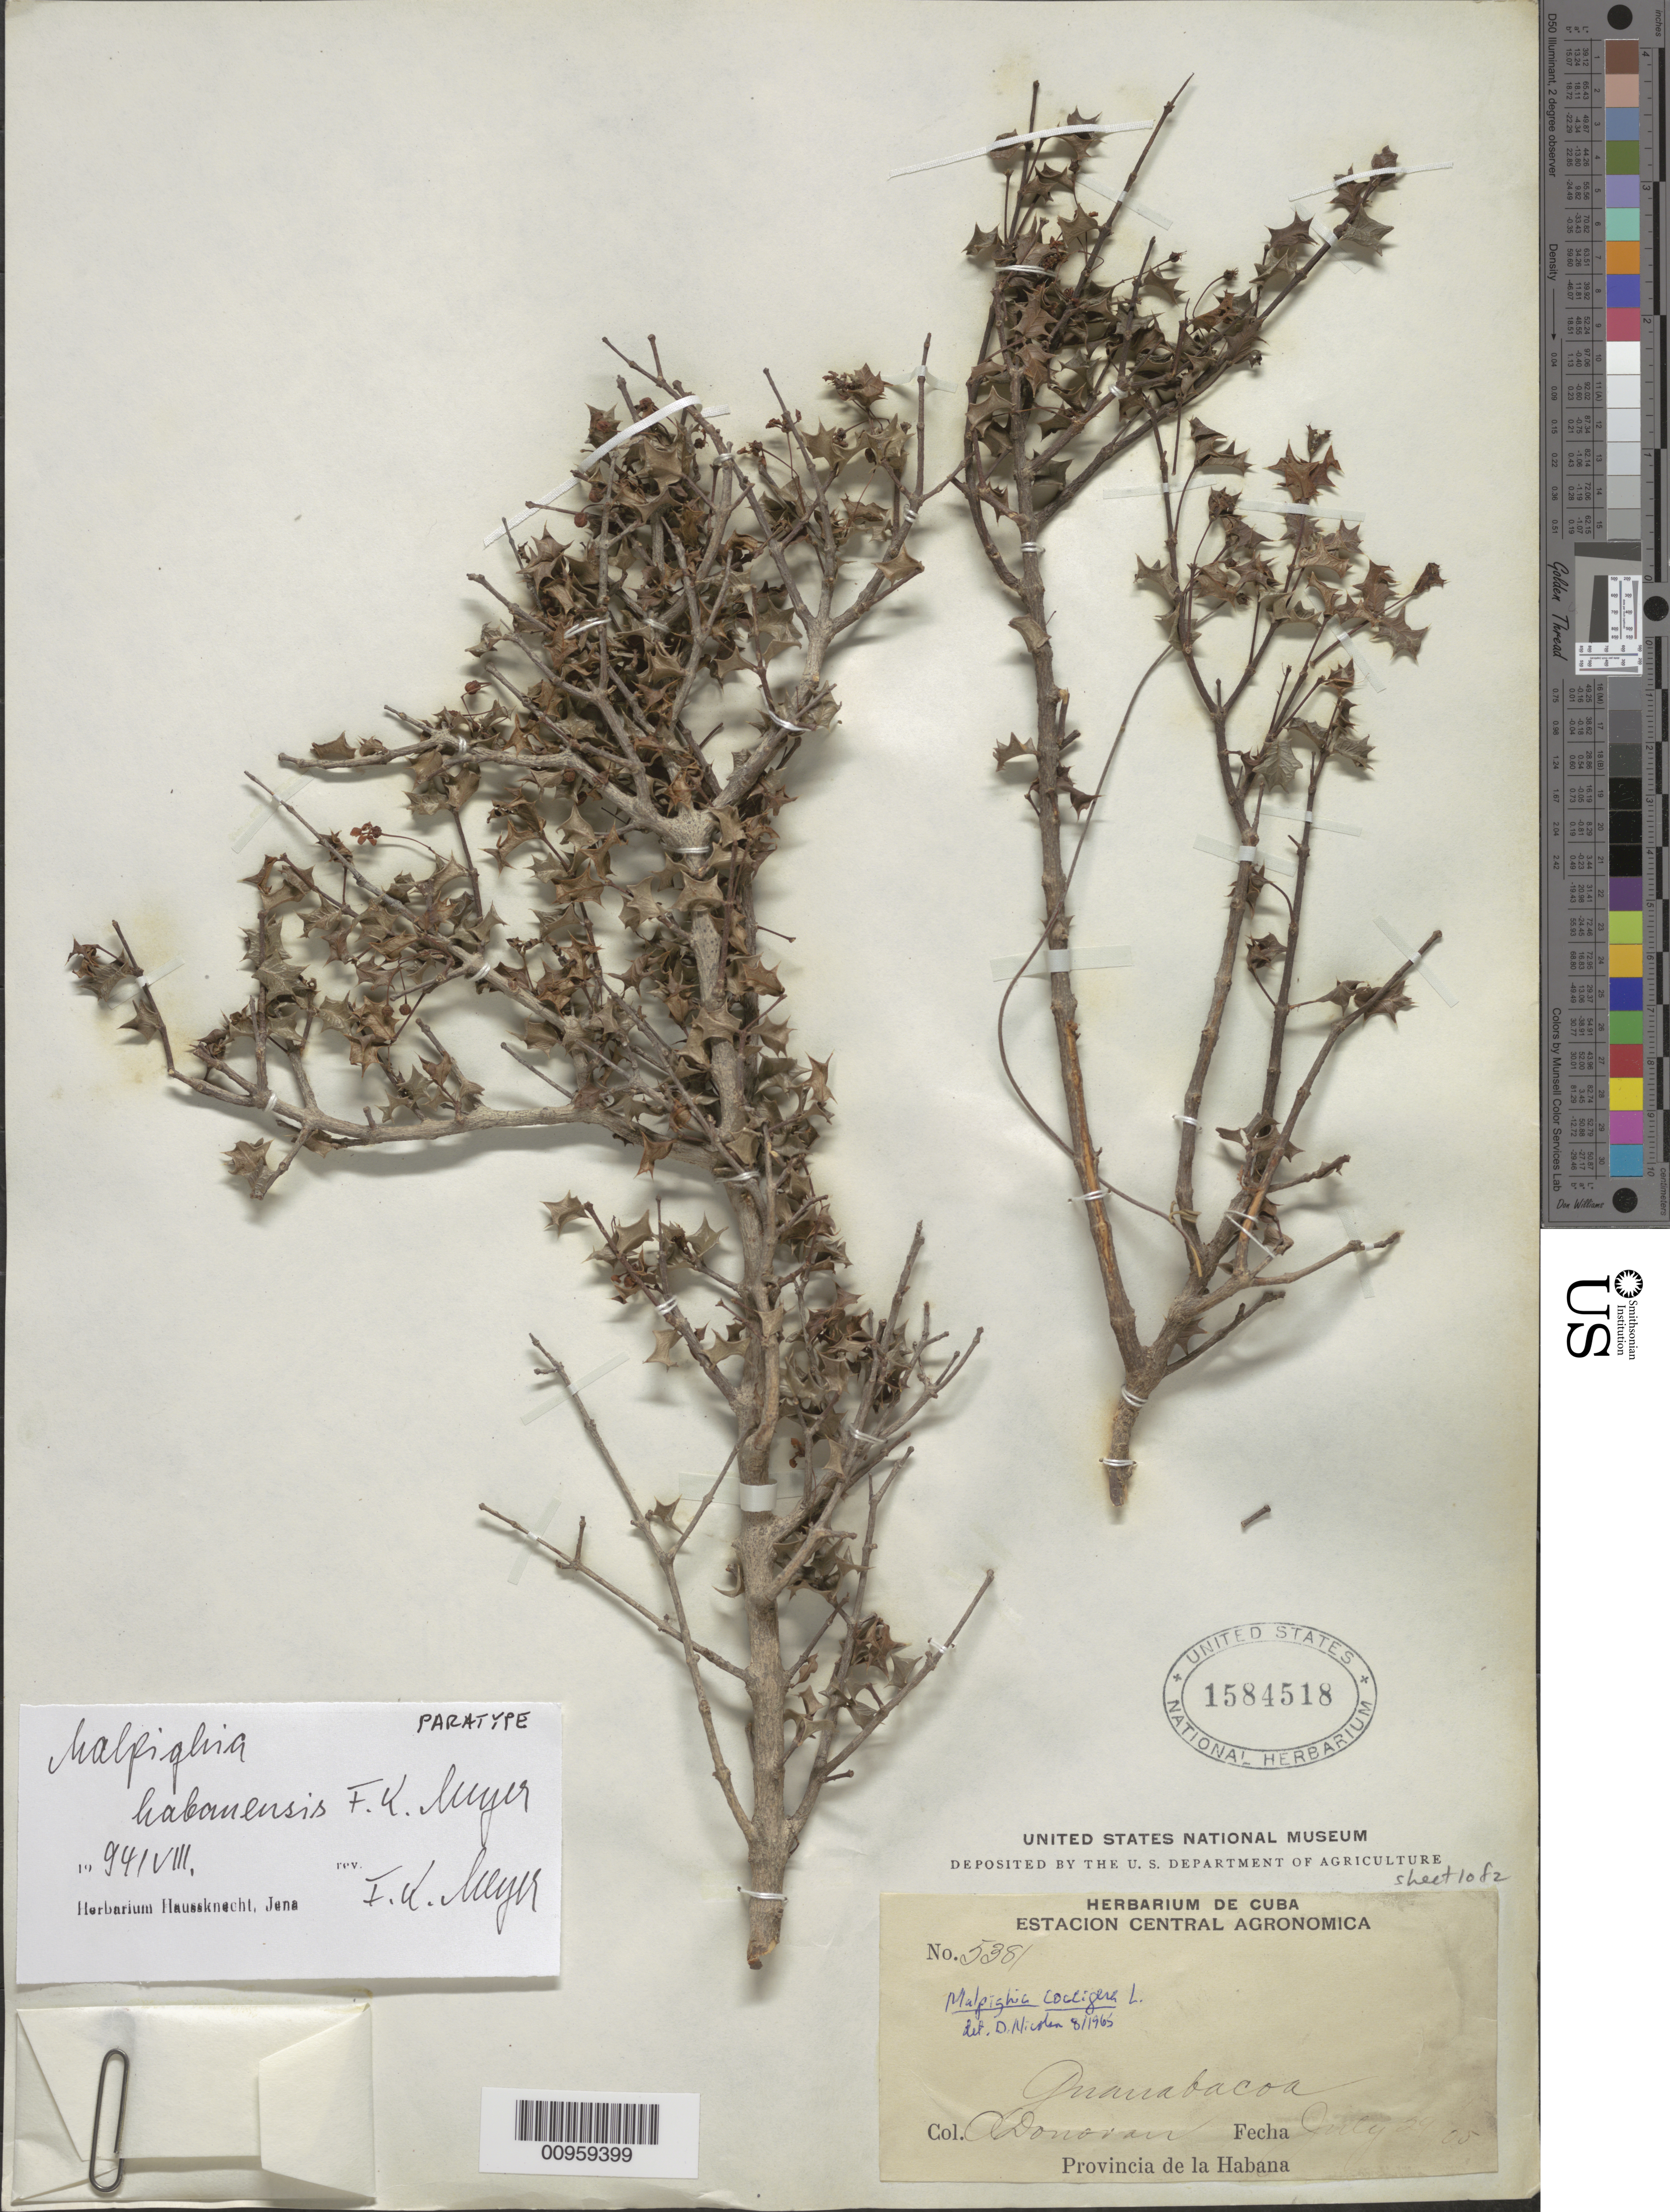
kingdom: Plantae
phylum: Tracheophyta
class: Magnoliopsida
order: Malpighiales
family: Malpighiaceae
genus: Malpighia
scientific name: Malpighia habanensis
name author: F.K. Mey.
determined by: Meyer, F. K.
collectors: E. O'Donovan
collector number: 5381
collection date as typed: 29 Jul 1905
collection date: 1905-07-29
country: Cuba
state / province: La Habana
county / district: Municipio Guanabacoa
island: Cuba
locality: Guanabacoa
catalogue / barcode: US 1584518